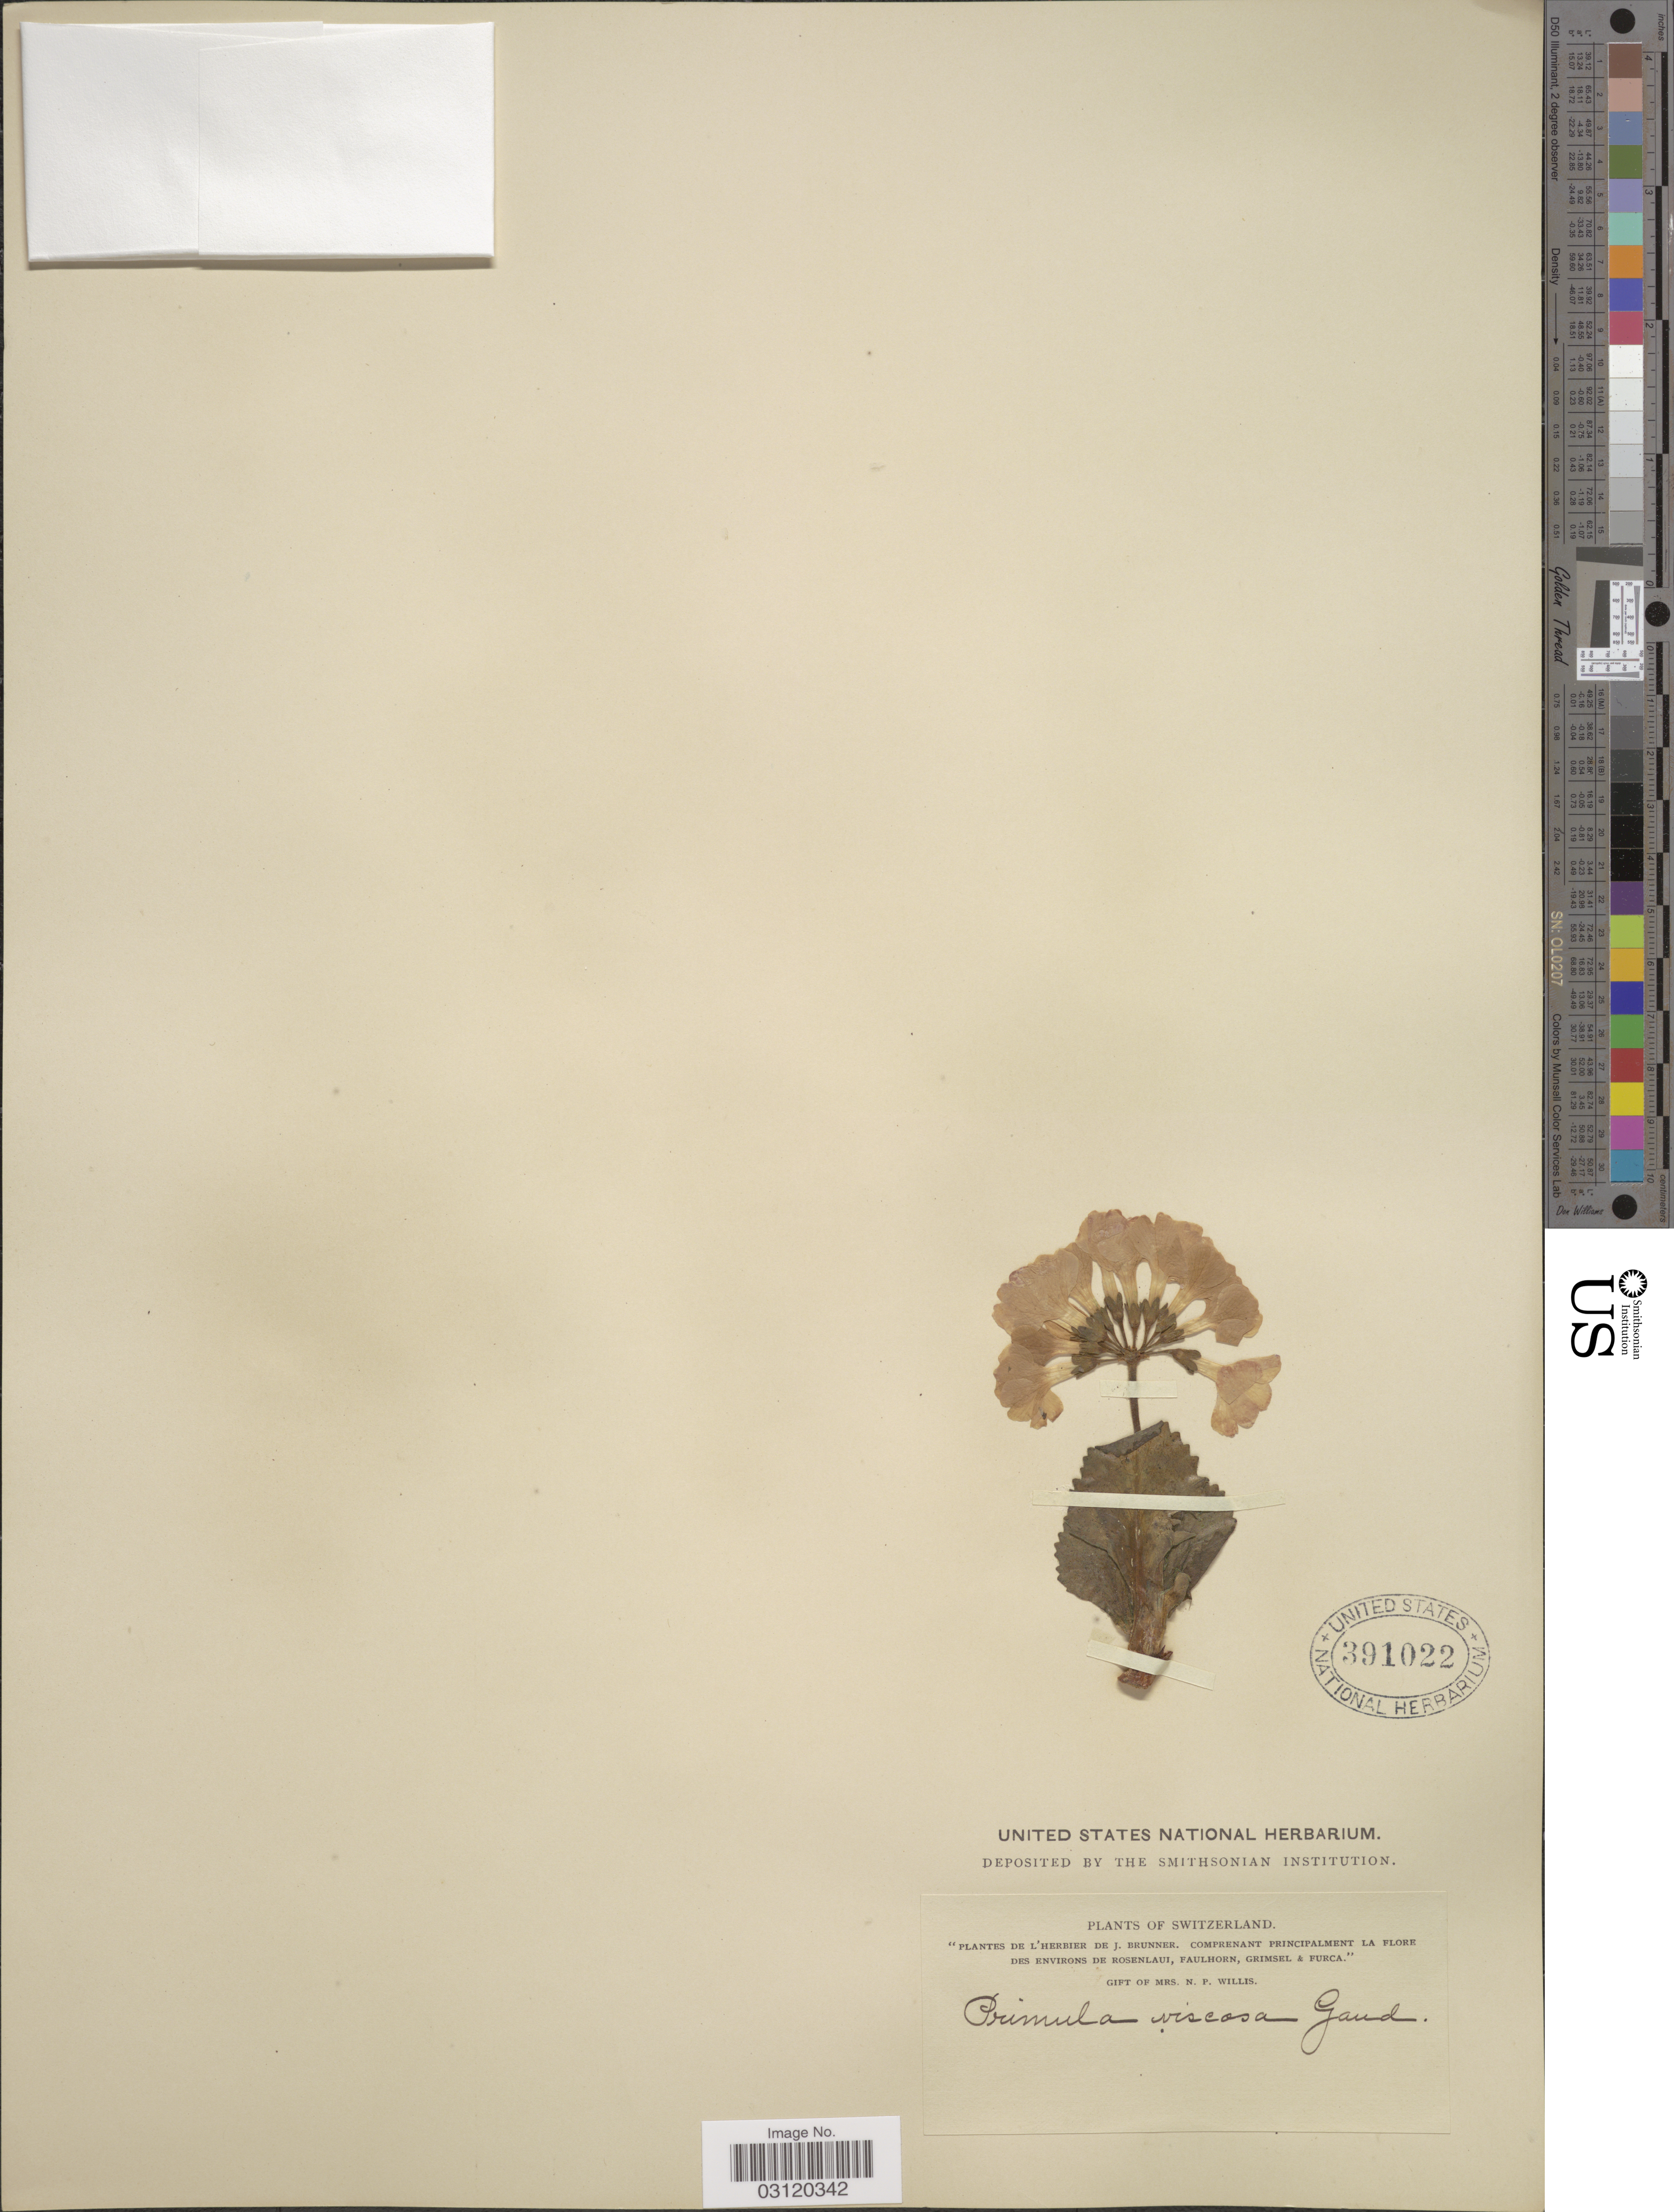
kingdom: Plantae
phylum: Tracheophyta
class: Magnoliopsida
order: Ericales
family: Primulaceae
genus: Primula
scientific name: Primula viscosa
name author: Vill.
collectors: ex herb. J. Brunner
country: Switzerland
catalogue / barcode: US 391022